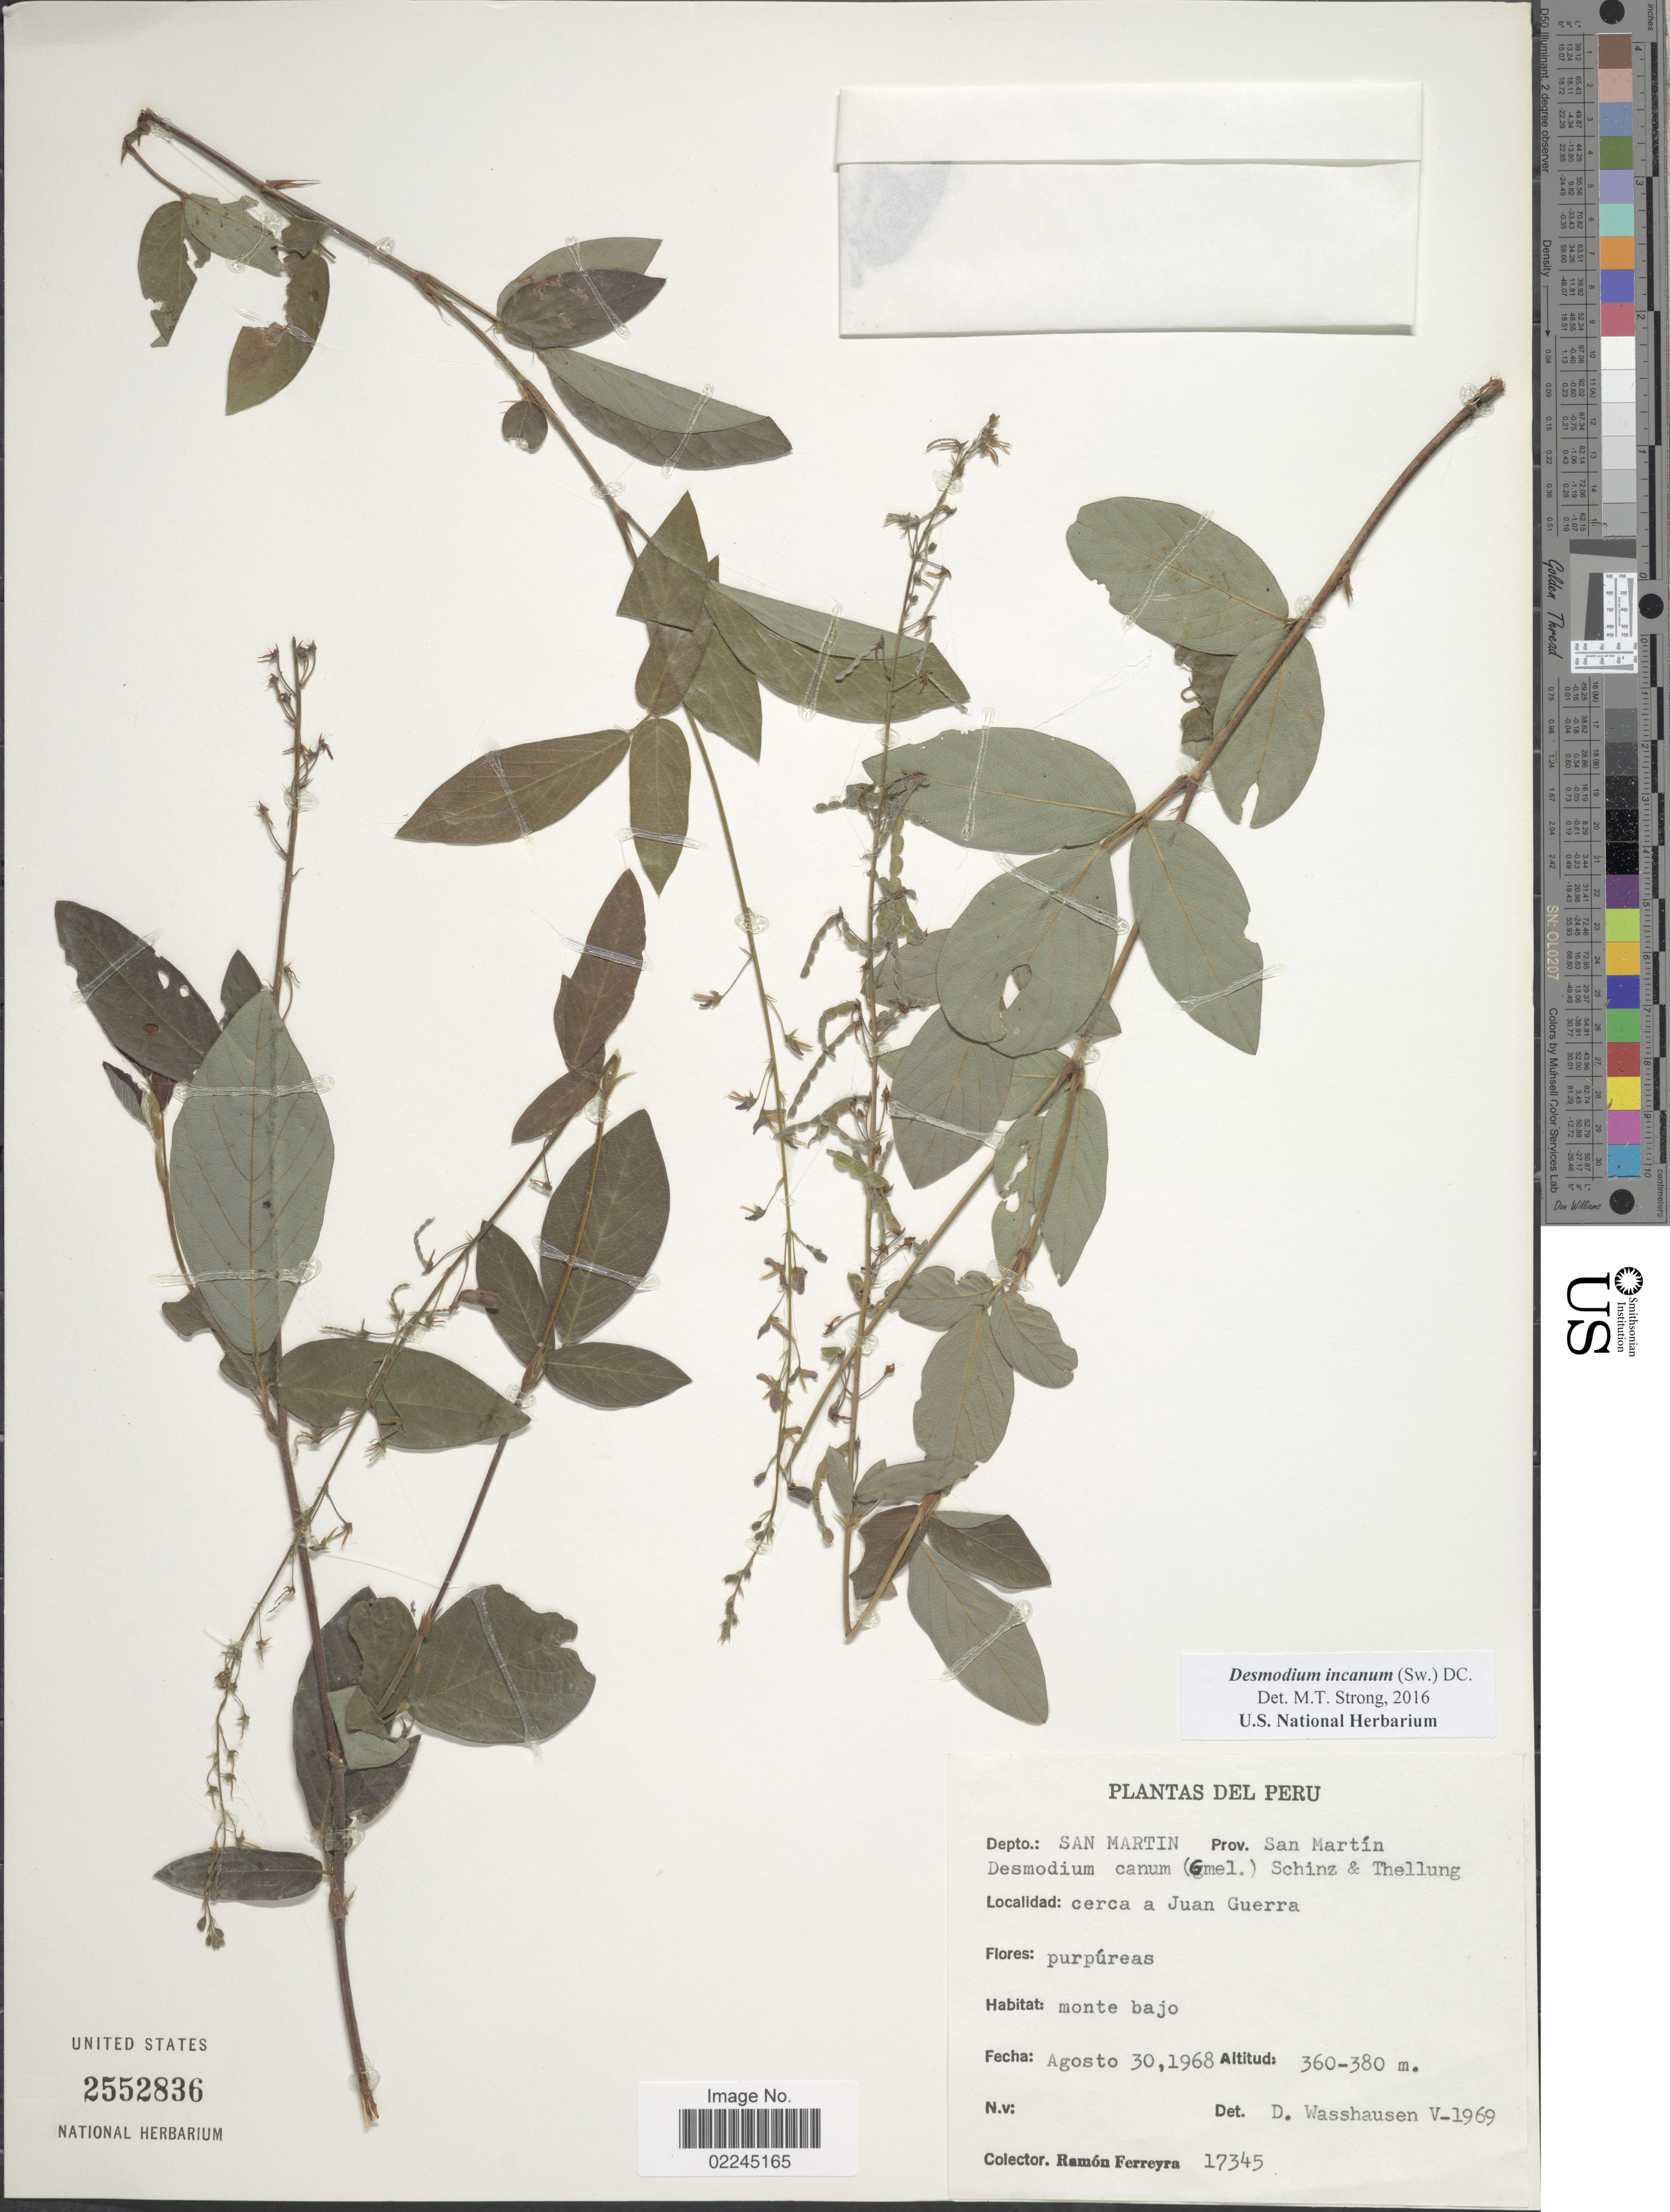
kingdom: Plantae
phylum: Tracheophyta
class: Magnoliopsida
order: Fabales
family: Fabaceae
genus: Desmodium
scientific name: Desmodium incanum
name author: (Sw.) DC.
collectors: R. A. Ferreyra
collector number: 17345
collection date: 1968-08-30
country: Peru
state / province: San Martín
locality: Depto.: San Martin. Prov. San Martin. Cerca a Juan Guerra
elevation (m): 360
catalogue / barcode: US 2552836